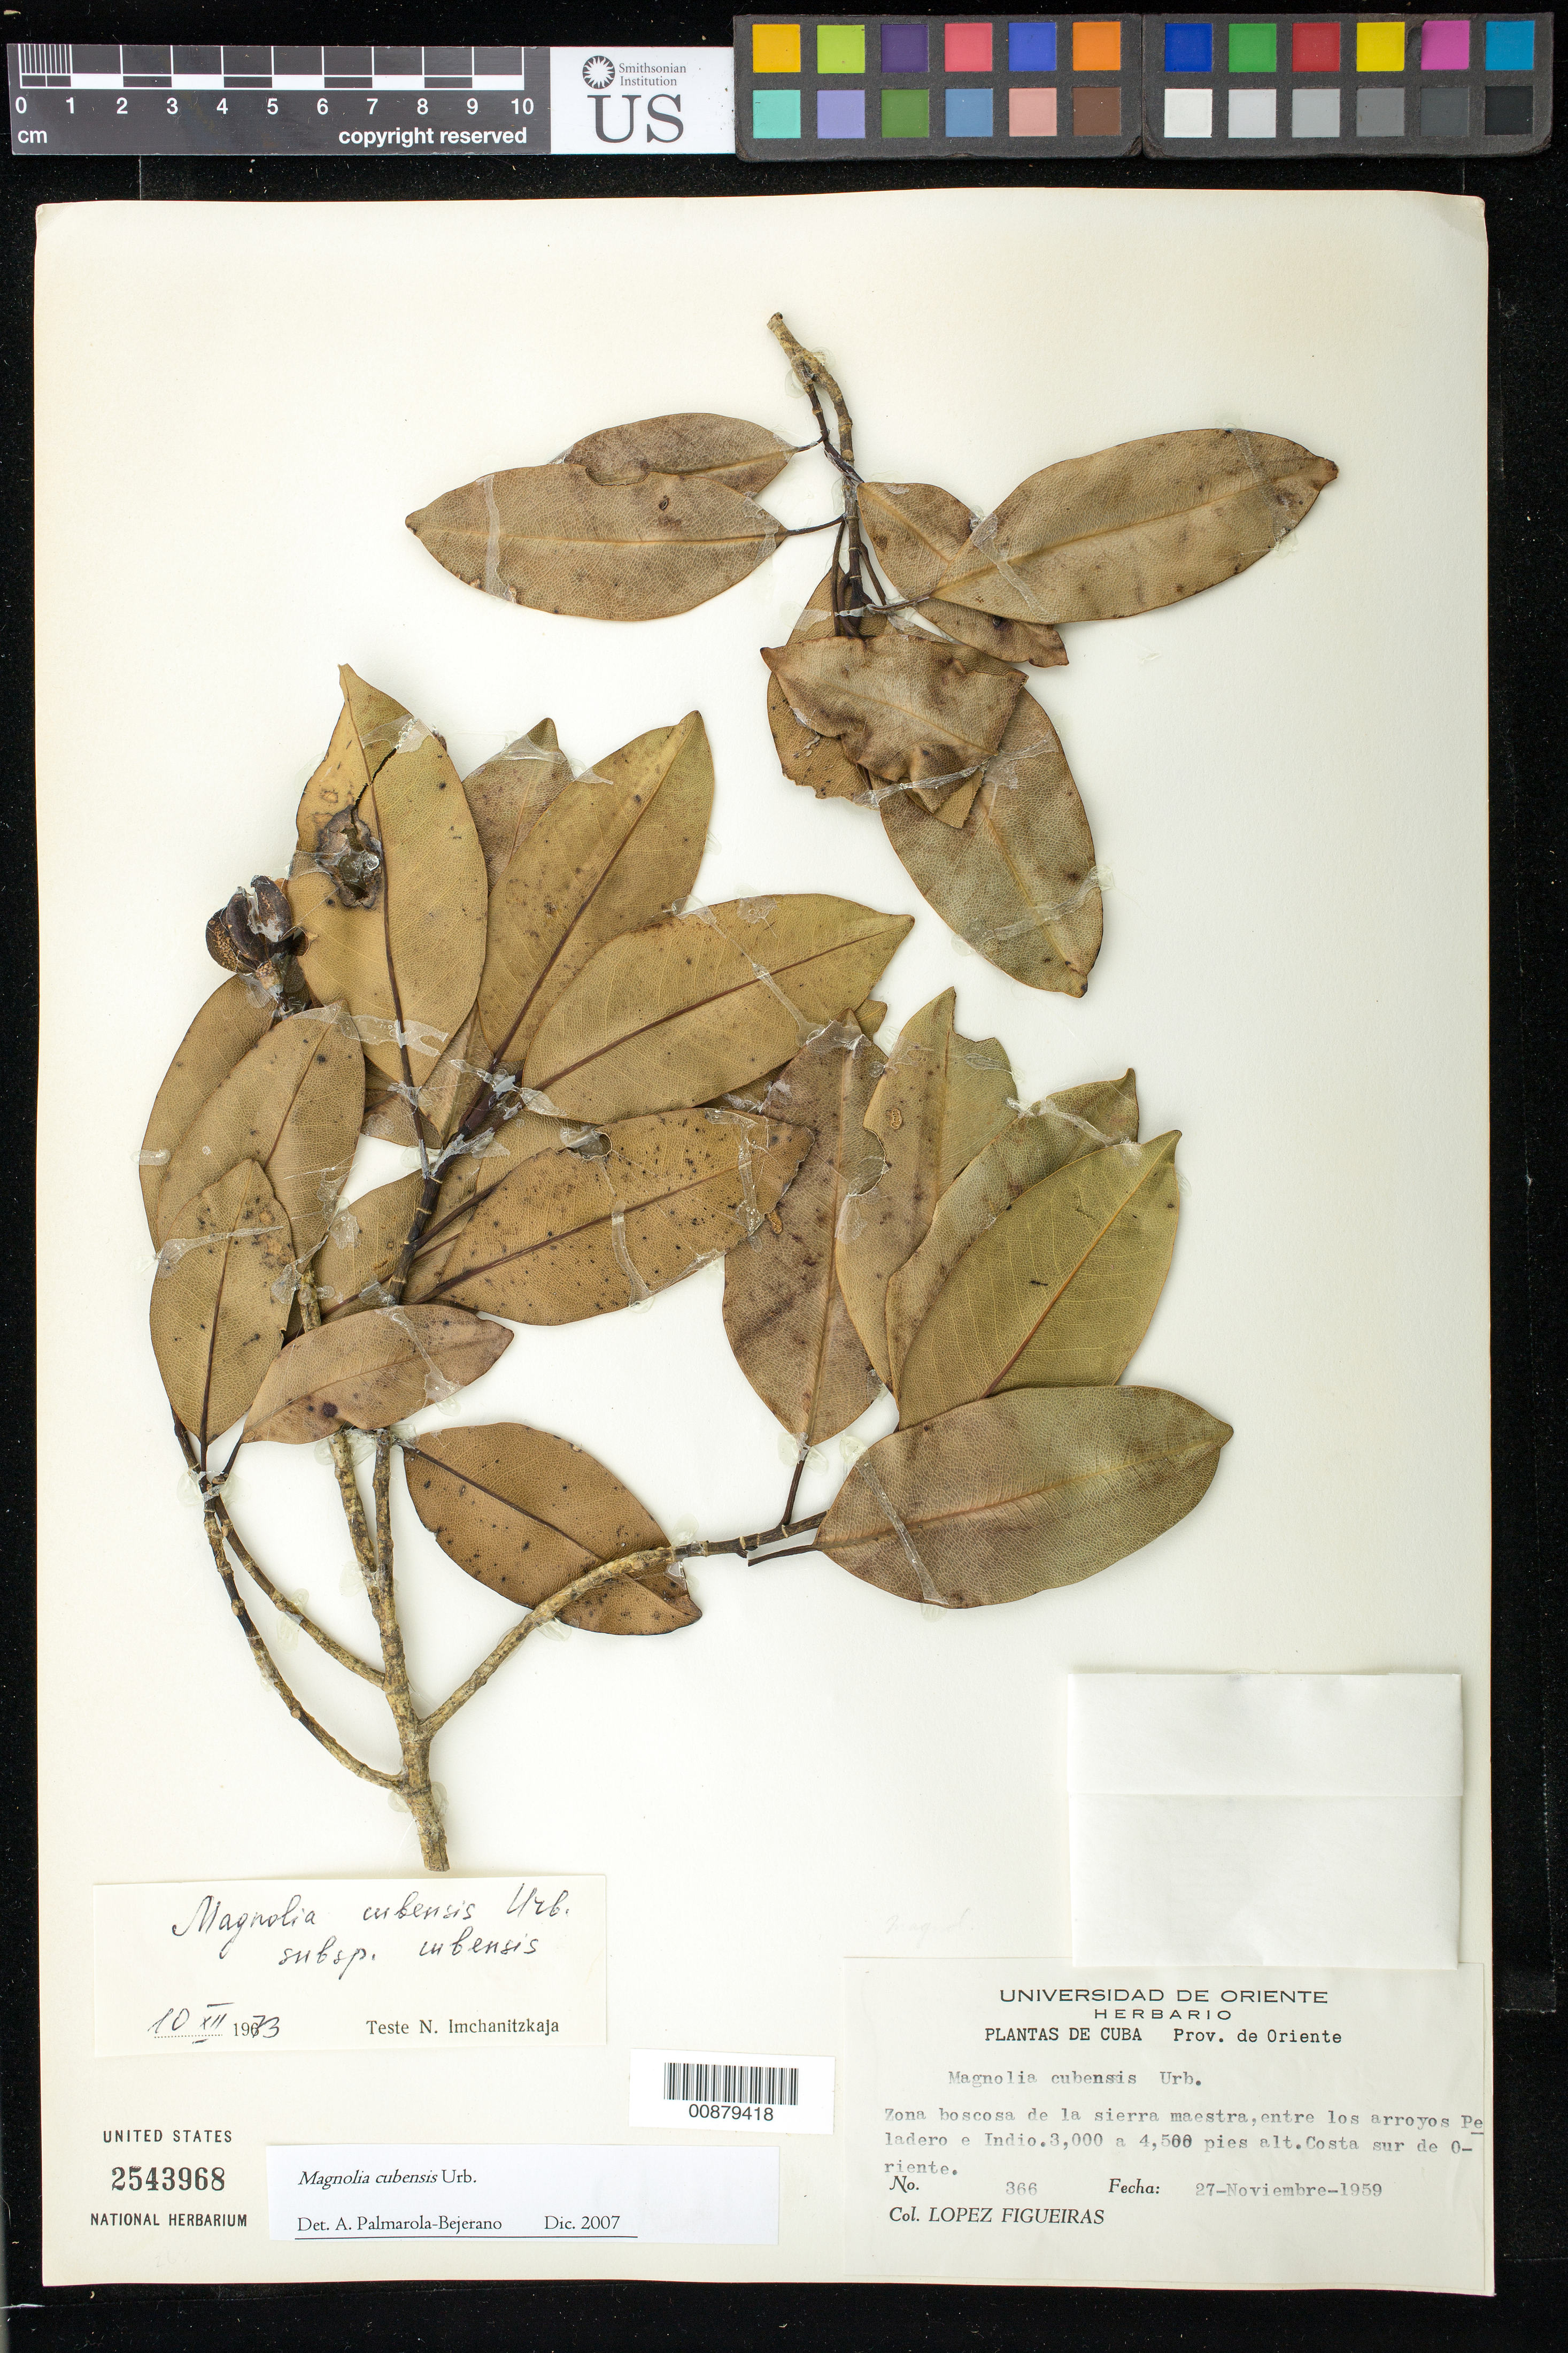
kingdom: Plantae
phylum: Tracheophyta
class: Magnoliopsida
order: Magnoliales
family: Magnoliaceae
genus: Magnolia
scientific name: Magnolia cubensis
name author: Urb.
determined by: Palmarola-Bejerano, A.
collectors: M. López Figueiras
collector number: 366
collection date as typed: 27 Nov 1959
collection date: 1959-11-27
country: Cuba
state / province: Oriente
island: Cuba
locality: Sierra Maestra, between los arroyos Peladero and Indio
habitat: Zona boscosa.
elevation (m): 3000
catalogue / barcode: US 2543968